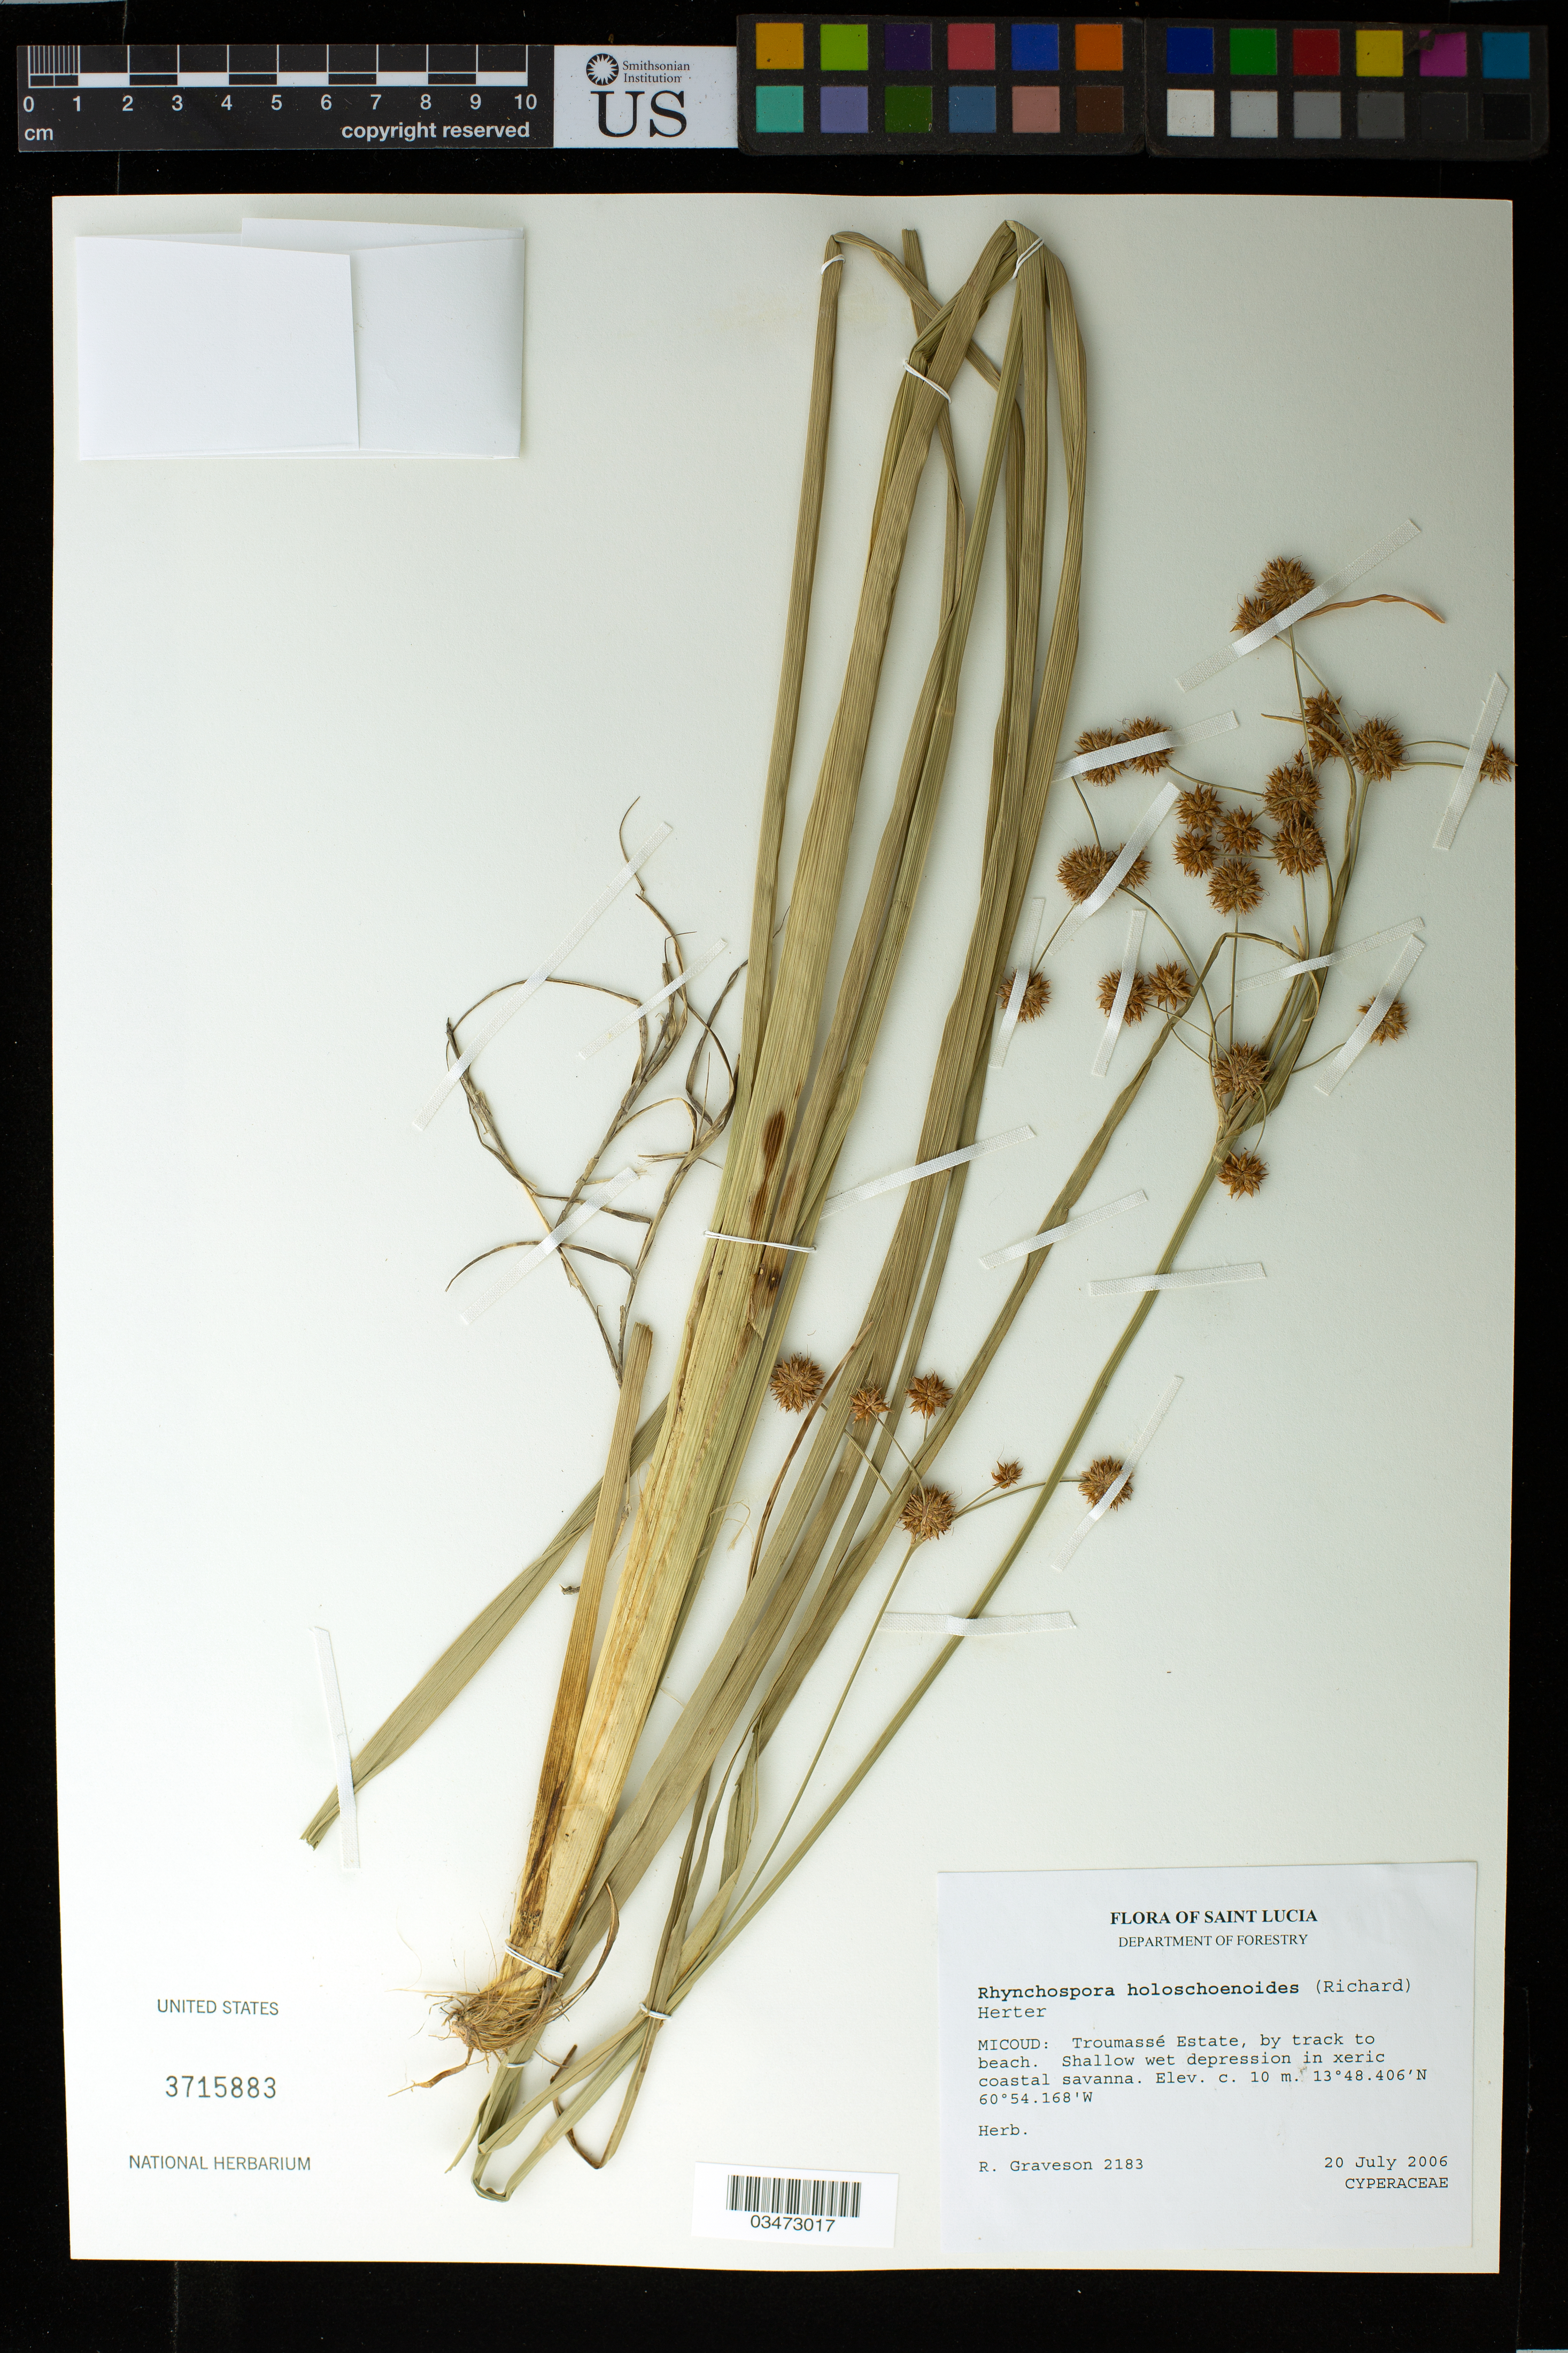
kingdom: Plantae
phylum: Tracheophyta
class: Liliopsida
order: Poales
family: Cyperaceae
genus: Rhynchospora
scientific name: Rhynchospora holoschoenoides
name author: (Rich.) Herter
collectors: R. Graveson, M. Smith & V. Sealys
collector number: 2183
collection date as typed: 20 Jul 2006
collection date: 2006-07-20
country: St. Lucia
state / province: Micoud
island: St. Lucia I.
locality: Troumasse Estate, by track to beach. Shallow wet depression in xeric coastal savanna.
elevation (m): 10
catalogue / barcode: US 3715883